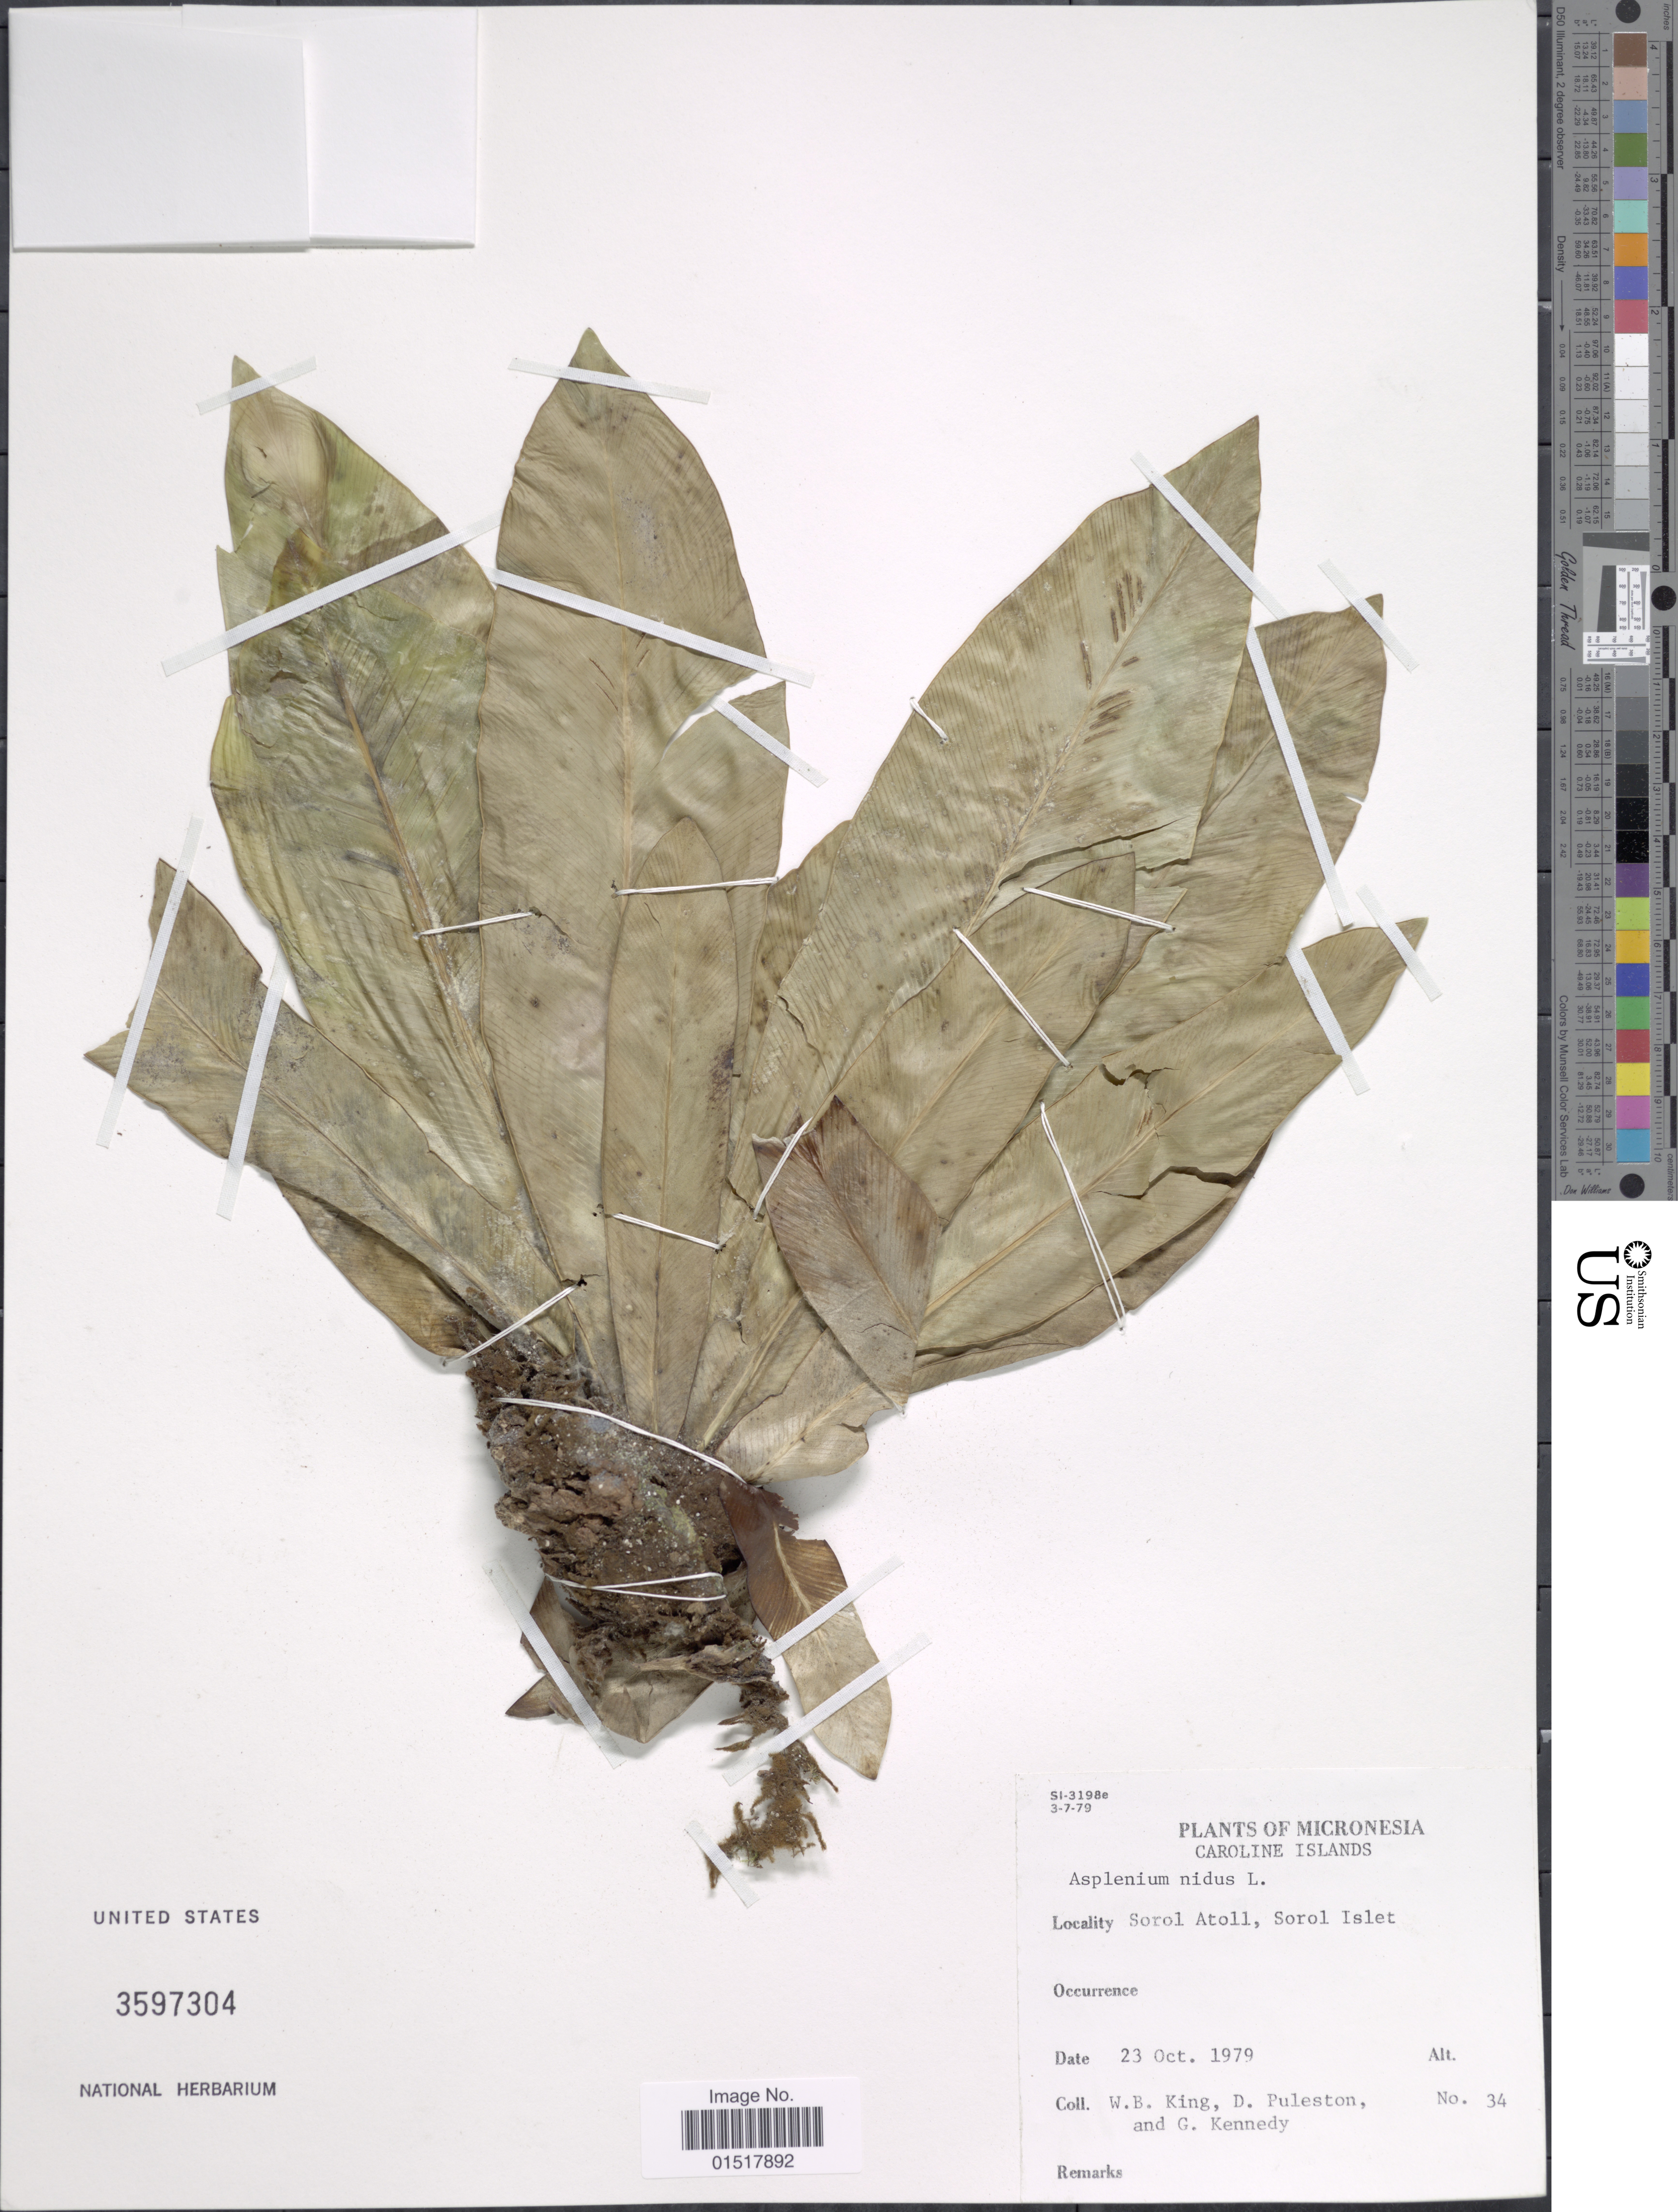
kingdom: Plantae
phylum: Tracheophyta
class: Polypodiopsida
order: Polypodiales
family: Aspleniaceae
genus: Asplenium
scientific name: Asplenium nidus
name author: L.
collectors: W. B. King, D. Puleston & G. Kennedy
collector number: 34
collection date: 1979-10-23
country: Micronesia, Federated States of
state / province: Yap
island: Sorol Atoll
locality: Micronesia. Caroline Islands. Sorol Atoll, Sorol Islet.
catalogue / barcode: US 3597304